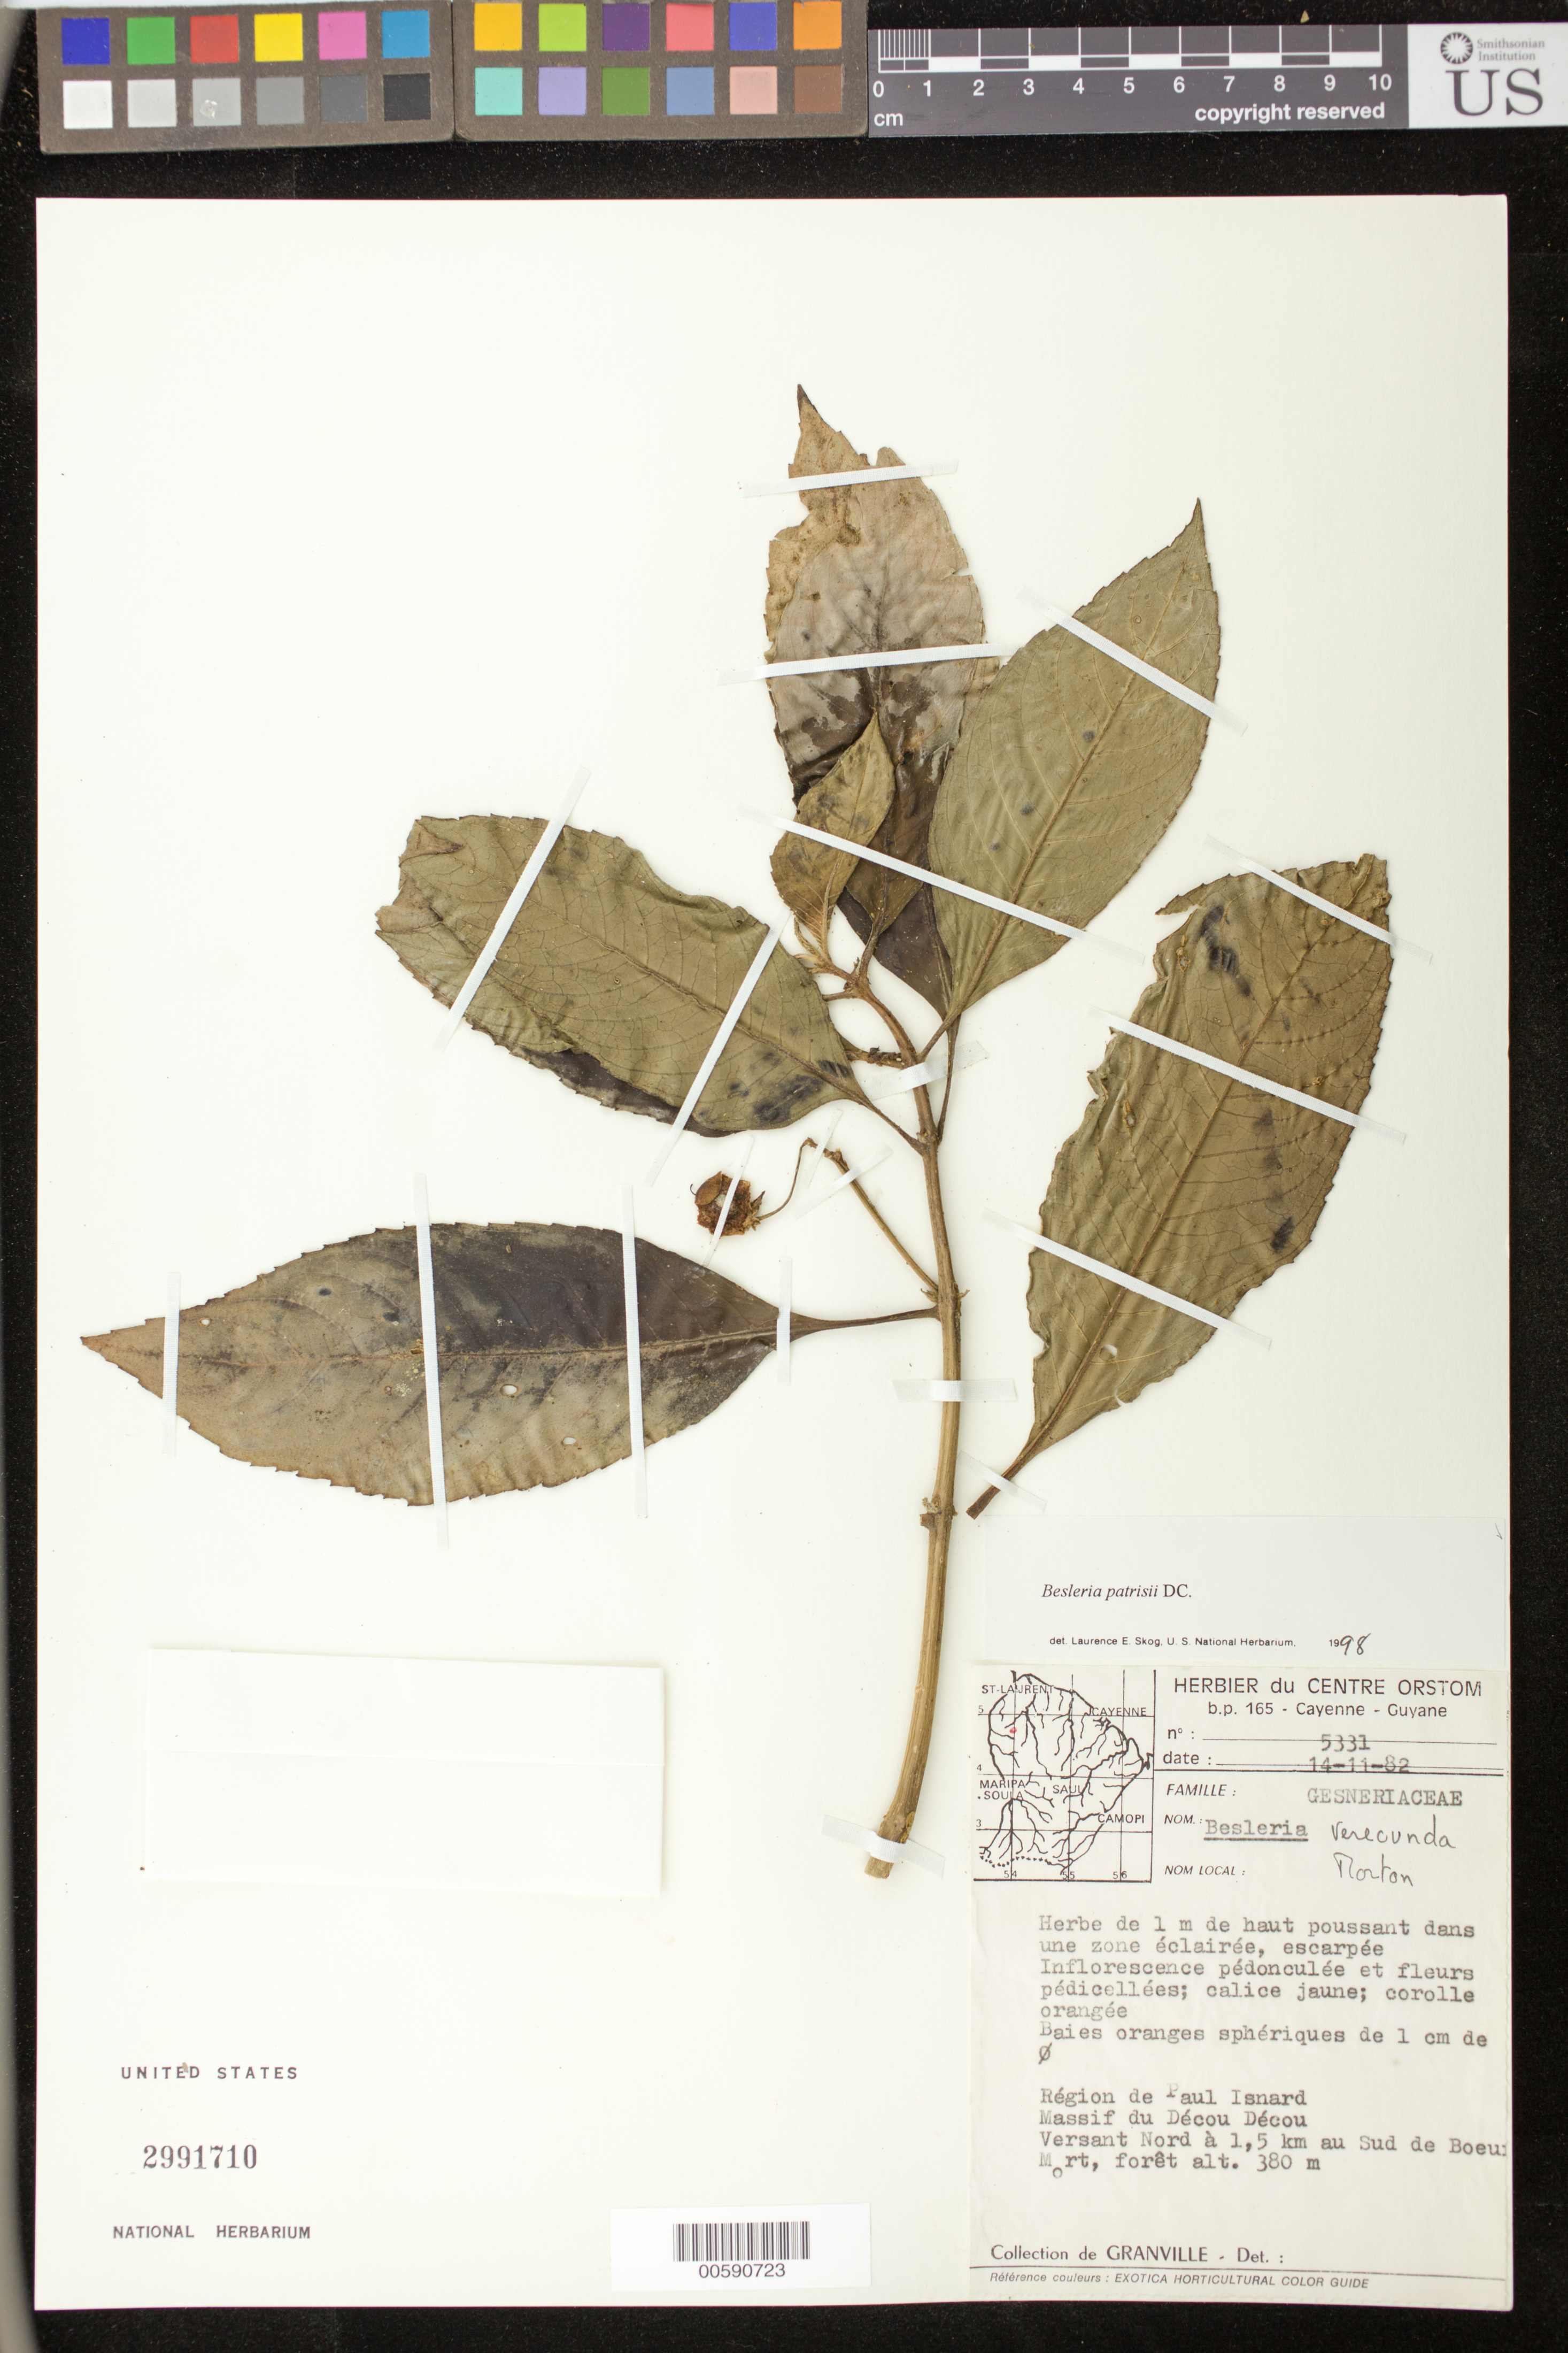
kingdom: Plantae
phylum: Tracheophyta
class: Magnoliopsida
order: Lamiales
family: Gesneriaceae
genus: Besleria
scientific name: Besleria patrisii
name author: DC.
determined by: Skog, Laurence E.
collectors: J.-J. de Granville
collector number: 5331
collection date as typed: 14 Nov 1982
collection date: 1982-11-14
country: French Guiana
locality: Région de Paul Isnard, Massif du Décou Décou, versant N à 1.5 km au S de Boeuf Mort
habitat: Forêt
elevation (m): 380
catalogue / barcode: US 2991710